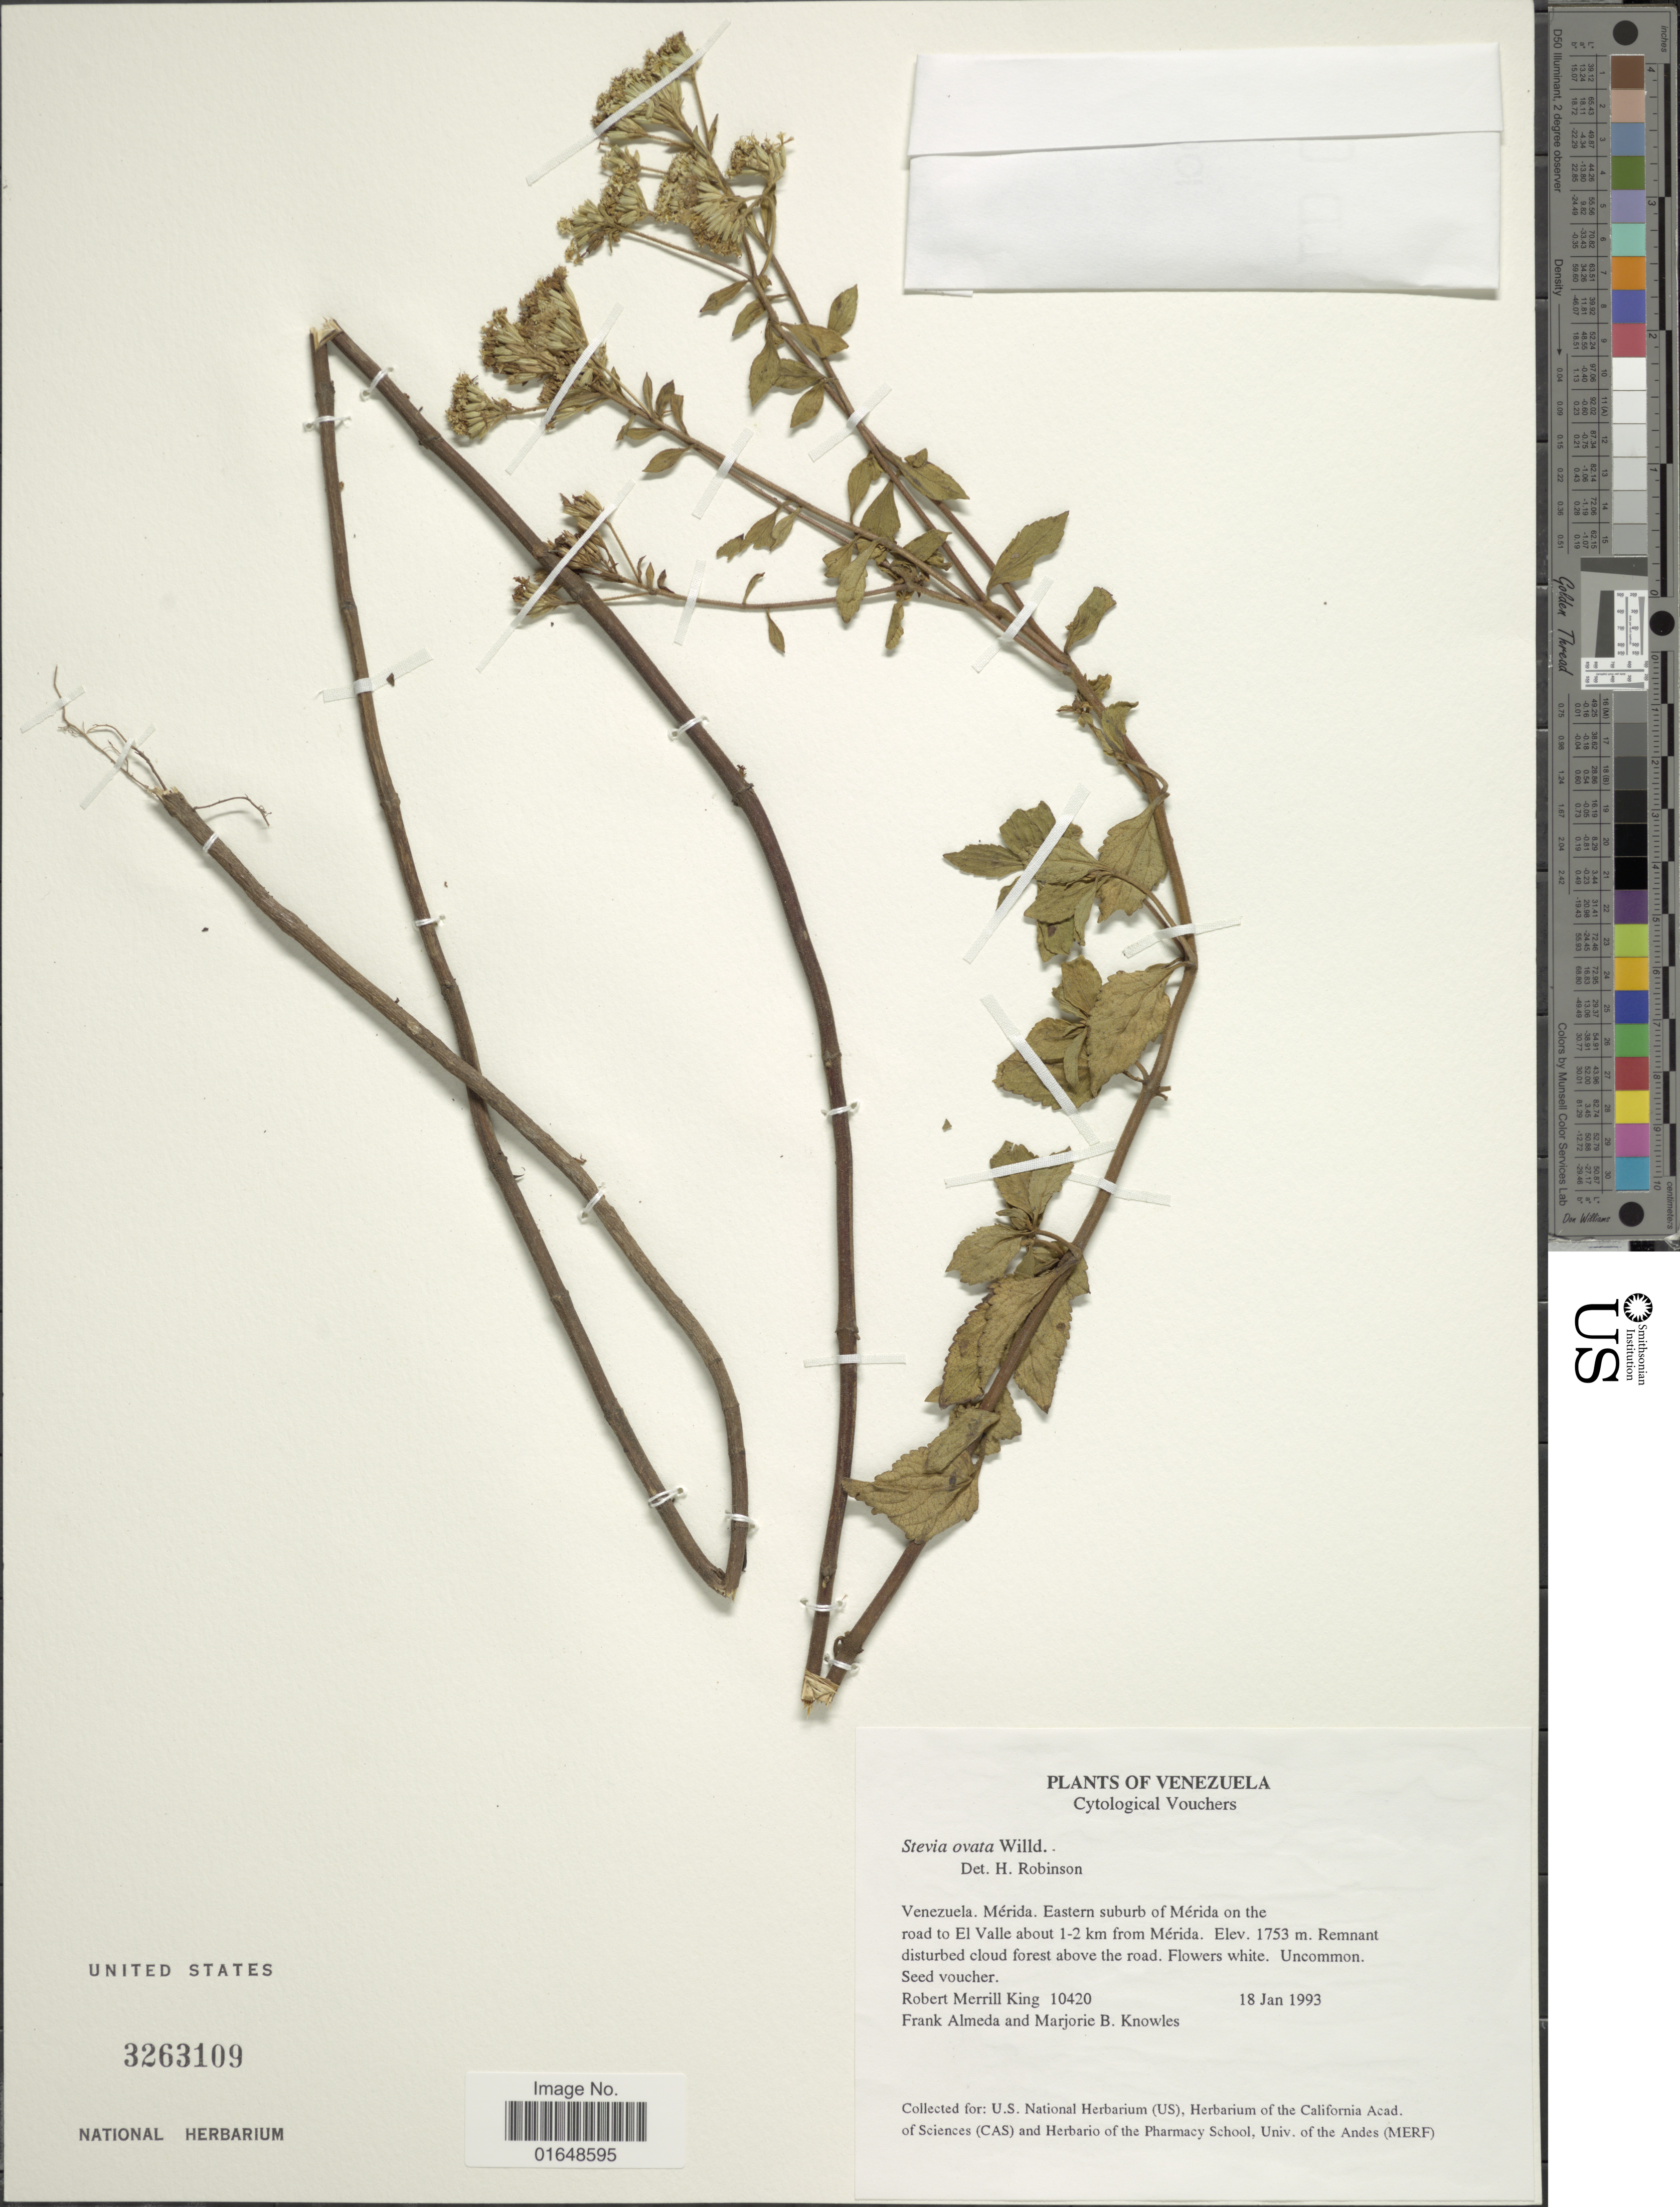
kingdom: Plantae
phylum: Tracheophyta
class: Magnoliopsida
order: Asterales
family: Asteraceae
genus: Stevia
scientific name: Stevia ovata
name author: Willd.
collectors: R. M. King, F. Almeda & M. B. Knowles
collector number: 10420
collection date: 1993-01-18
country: Venezuela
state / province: Mérida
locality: Venezuela. Mérida. Eastern suburb of Mérida on the road to El Valle about 1-2 km from Mérida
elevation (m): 1753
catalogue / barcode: US 3263109